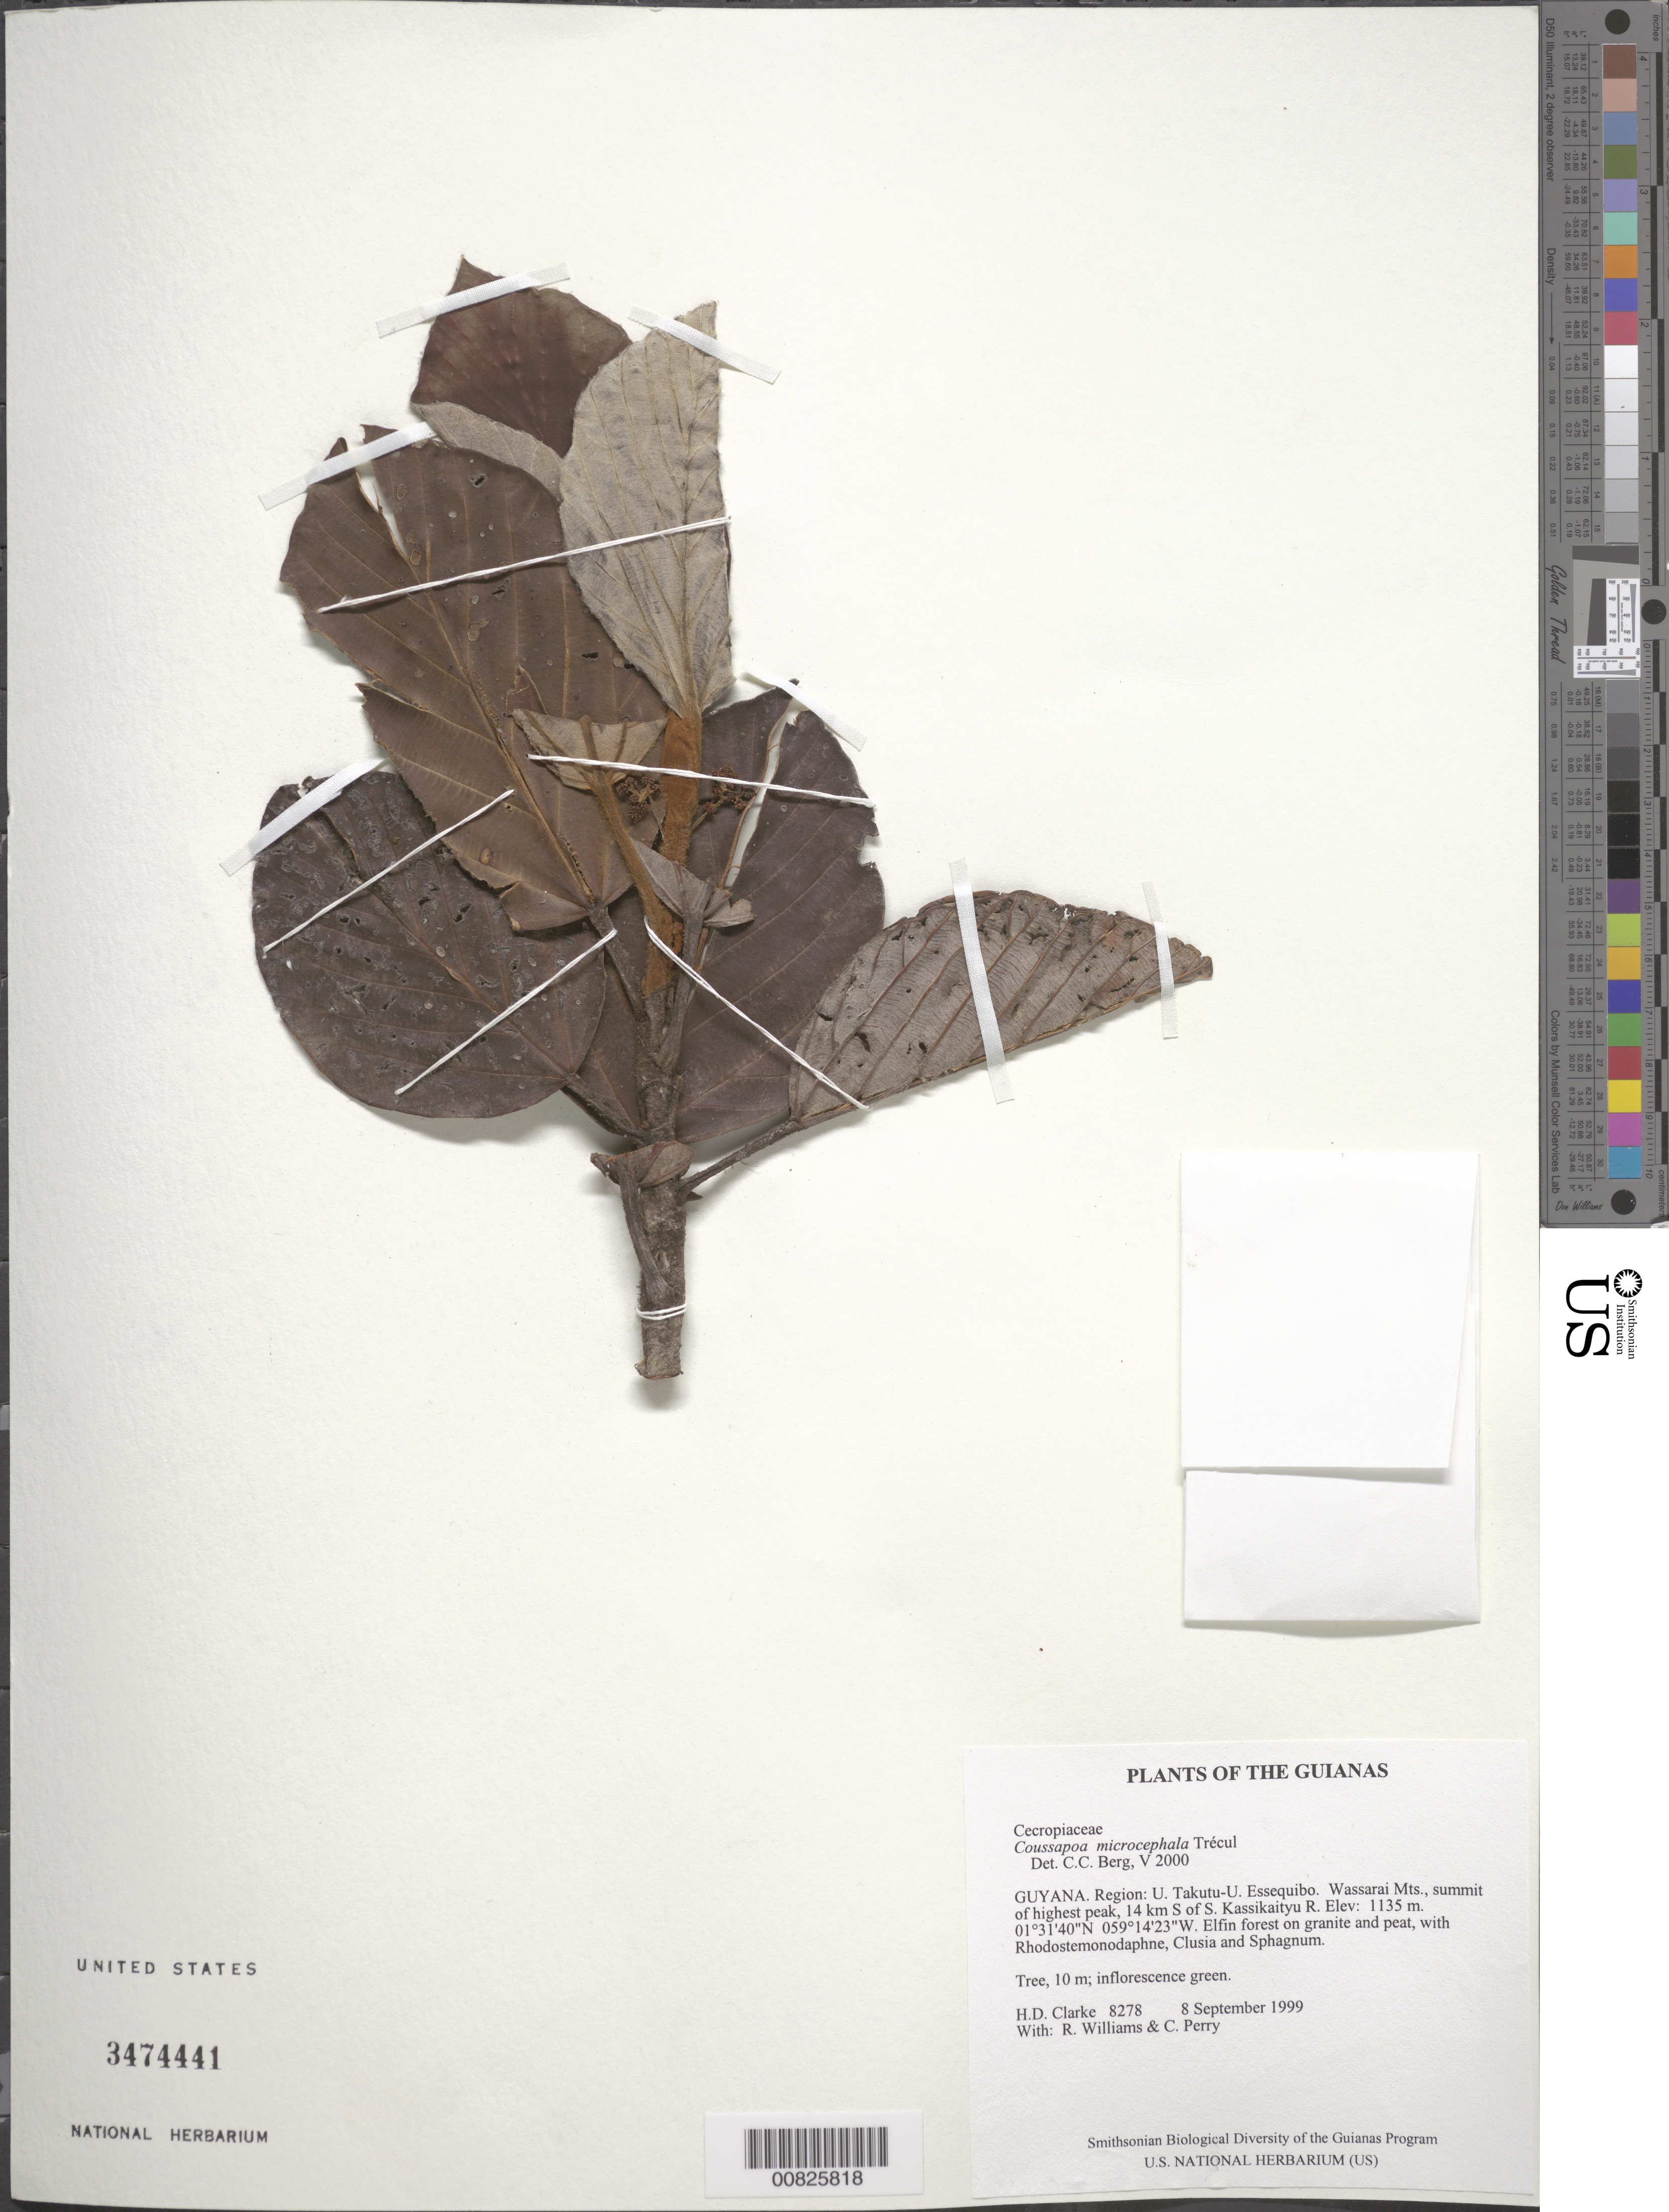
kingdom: Plantae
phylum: Tracheophyta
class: Magnoliopsida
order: Rosales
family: Urticaceae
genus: Coussapoa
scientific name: Coussapoa microcephala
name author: Trécul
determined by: Berg, C. C.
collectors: H. D. Clarke, R. Williams & C. Perry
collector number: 8278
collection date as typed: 8 September 1999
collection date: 1999-09-08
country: Guyana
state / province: U. Takutu-U. Essequibo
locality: Wassarai Mts., summit of highest peak, 14 km S of S. Kassikaityu R.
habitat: Elfin forest on granite and peat, with Rhodostemonodaphne, Clusia and Sphagnum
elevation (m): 1135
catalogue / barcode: US 3474441